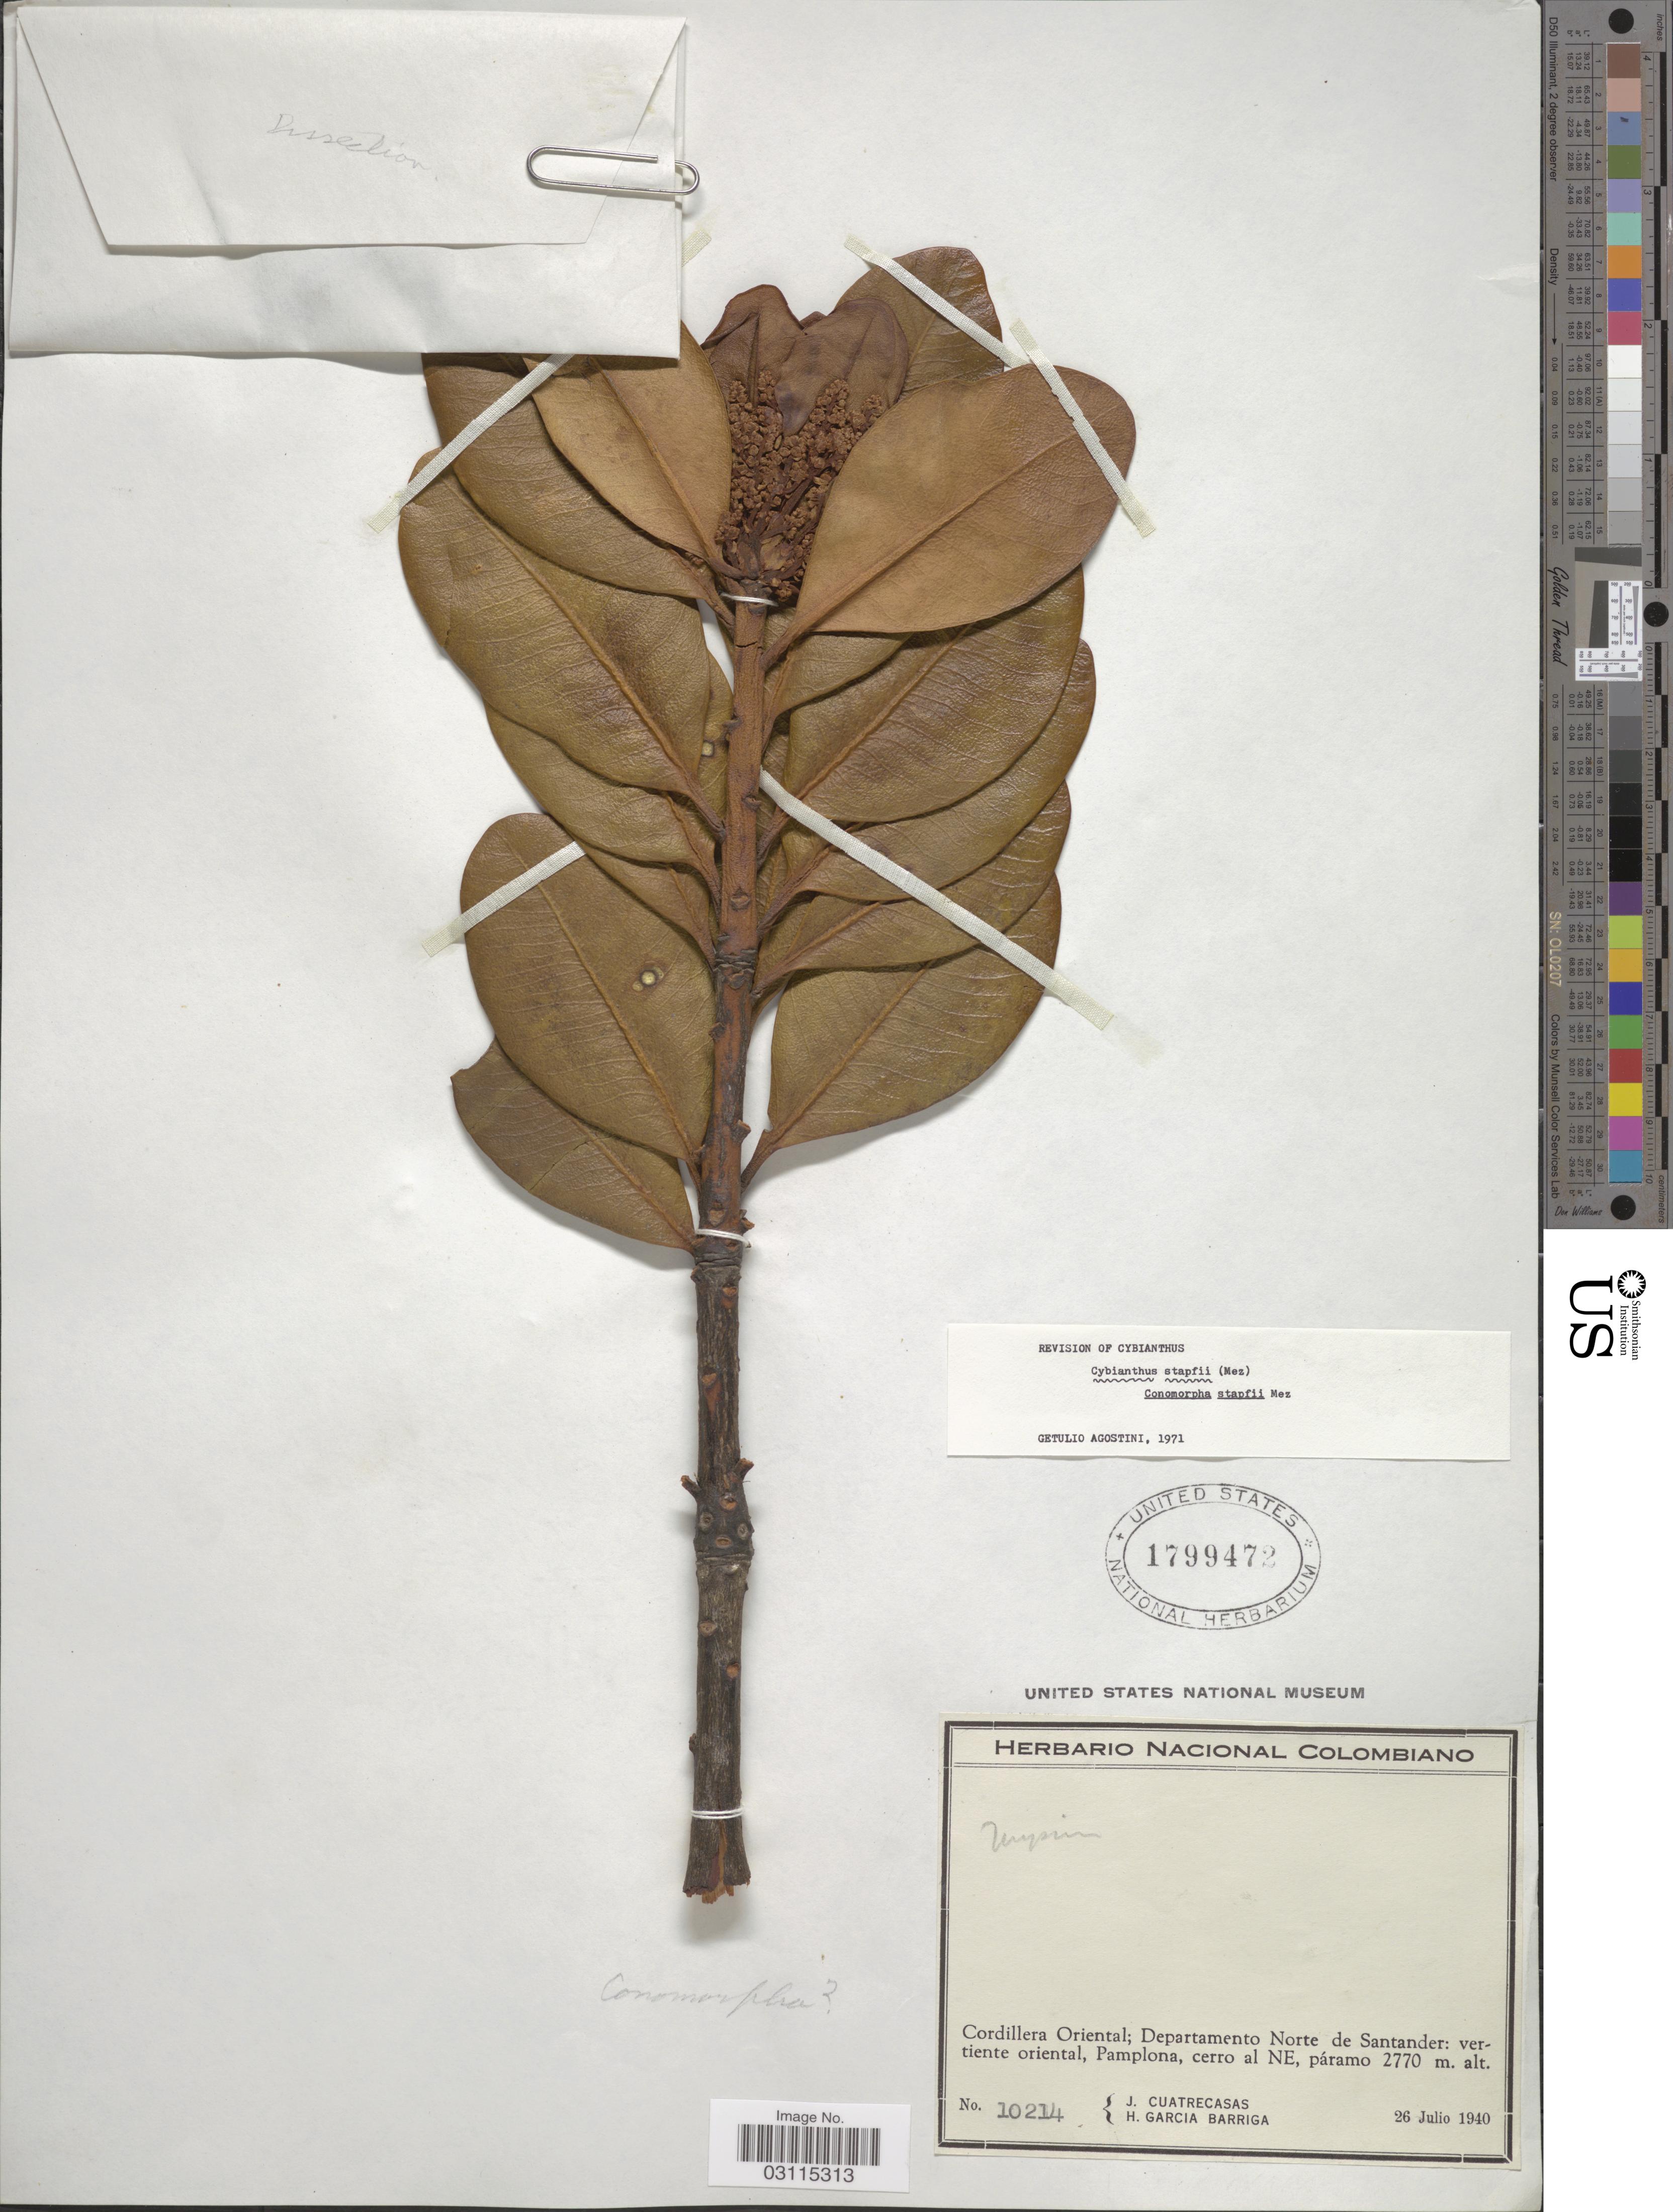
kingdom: Plantae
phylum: Tracheophyta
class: Magnoliopsida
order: Ericales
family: Primulaceae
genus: Cybianthus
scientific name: Cybianthus stapfii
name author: (Mez) G. Agostini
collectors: J. Cuatrecasas & H. García Barriga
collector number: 10214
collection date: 1940-07-26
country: Colombia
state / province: Norte de Santander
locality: Cordillera Oriental; Departamento Norte de Santander: vertiente oriental, Pamplona, cerro al NE.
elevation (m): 2770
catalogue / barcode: US 1799472